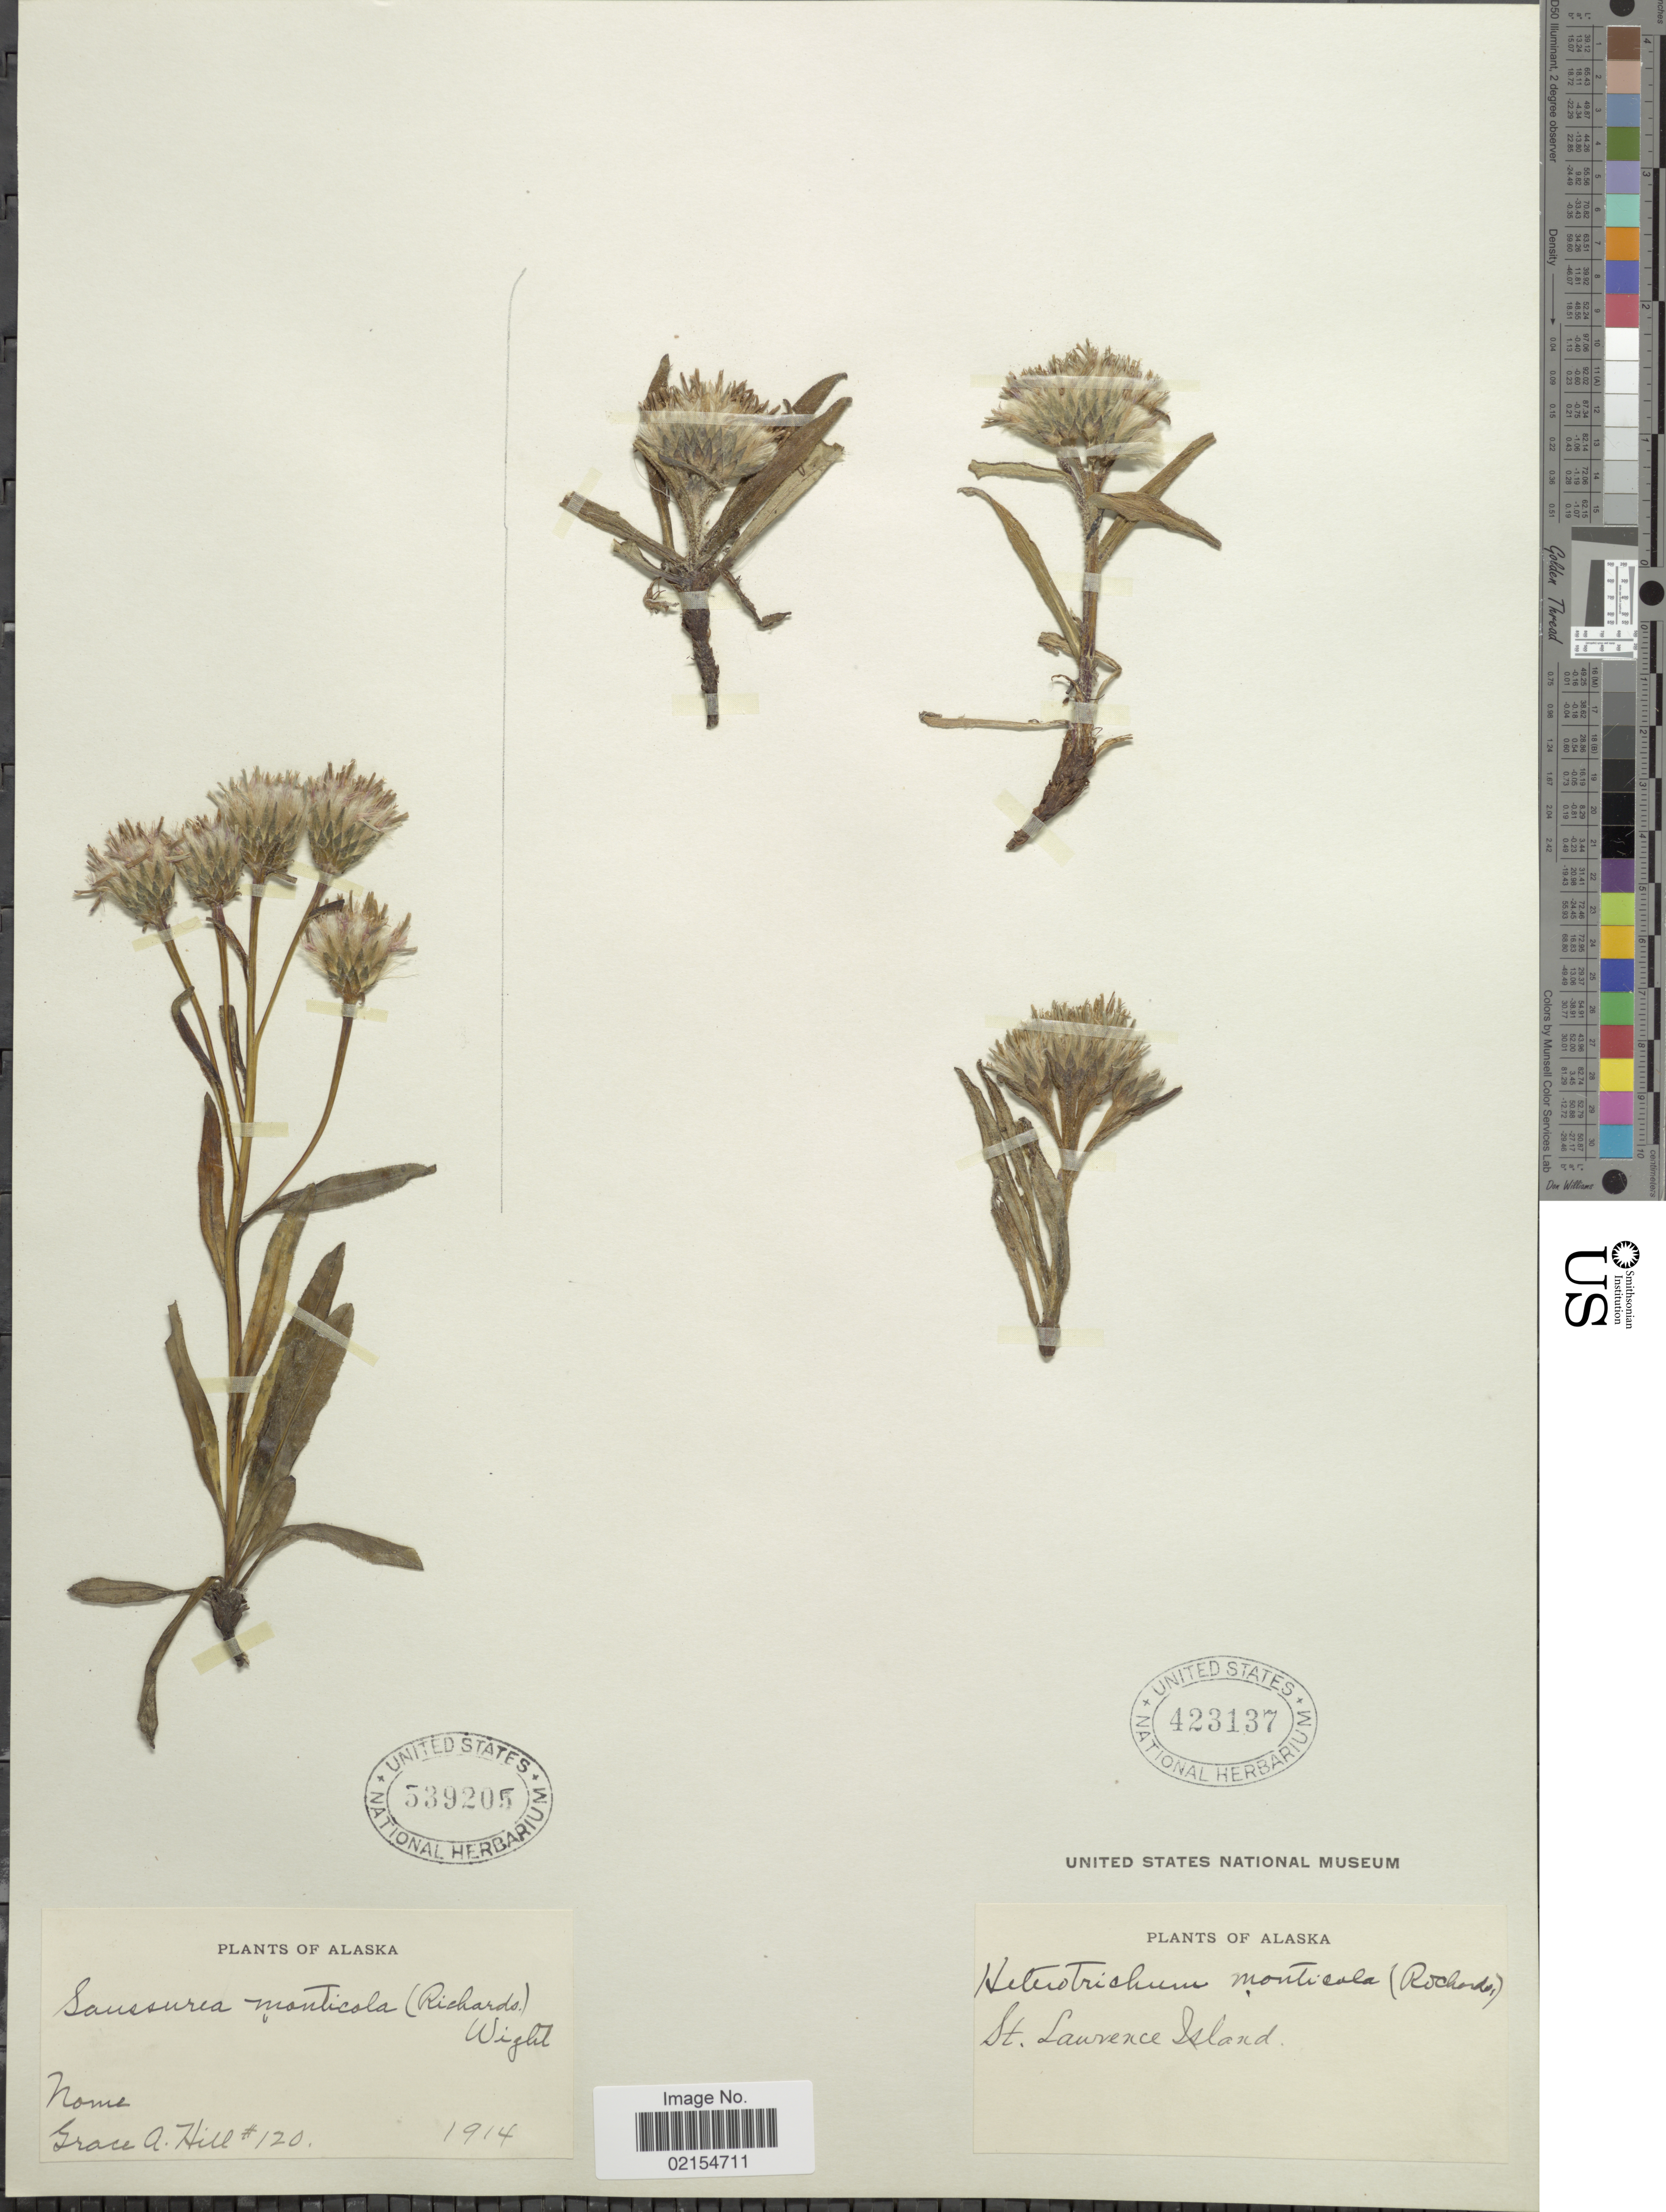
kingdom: Plantae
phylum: Tracheophyta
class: Magnoliopsida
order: Asterales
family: Asteraceae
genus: Saussurea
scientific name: Saussurea angustifolia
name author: (L.) DC.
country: United States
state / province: Alaska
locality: St. Lawrence Island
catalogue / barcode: US 423137-2